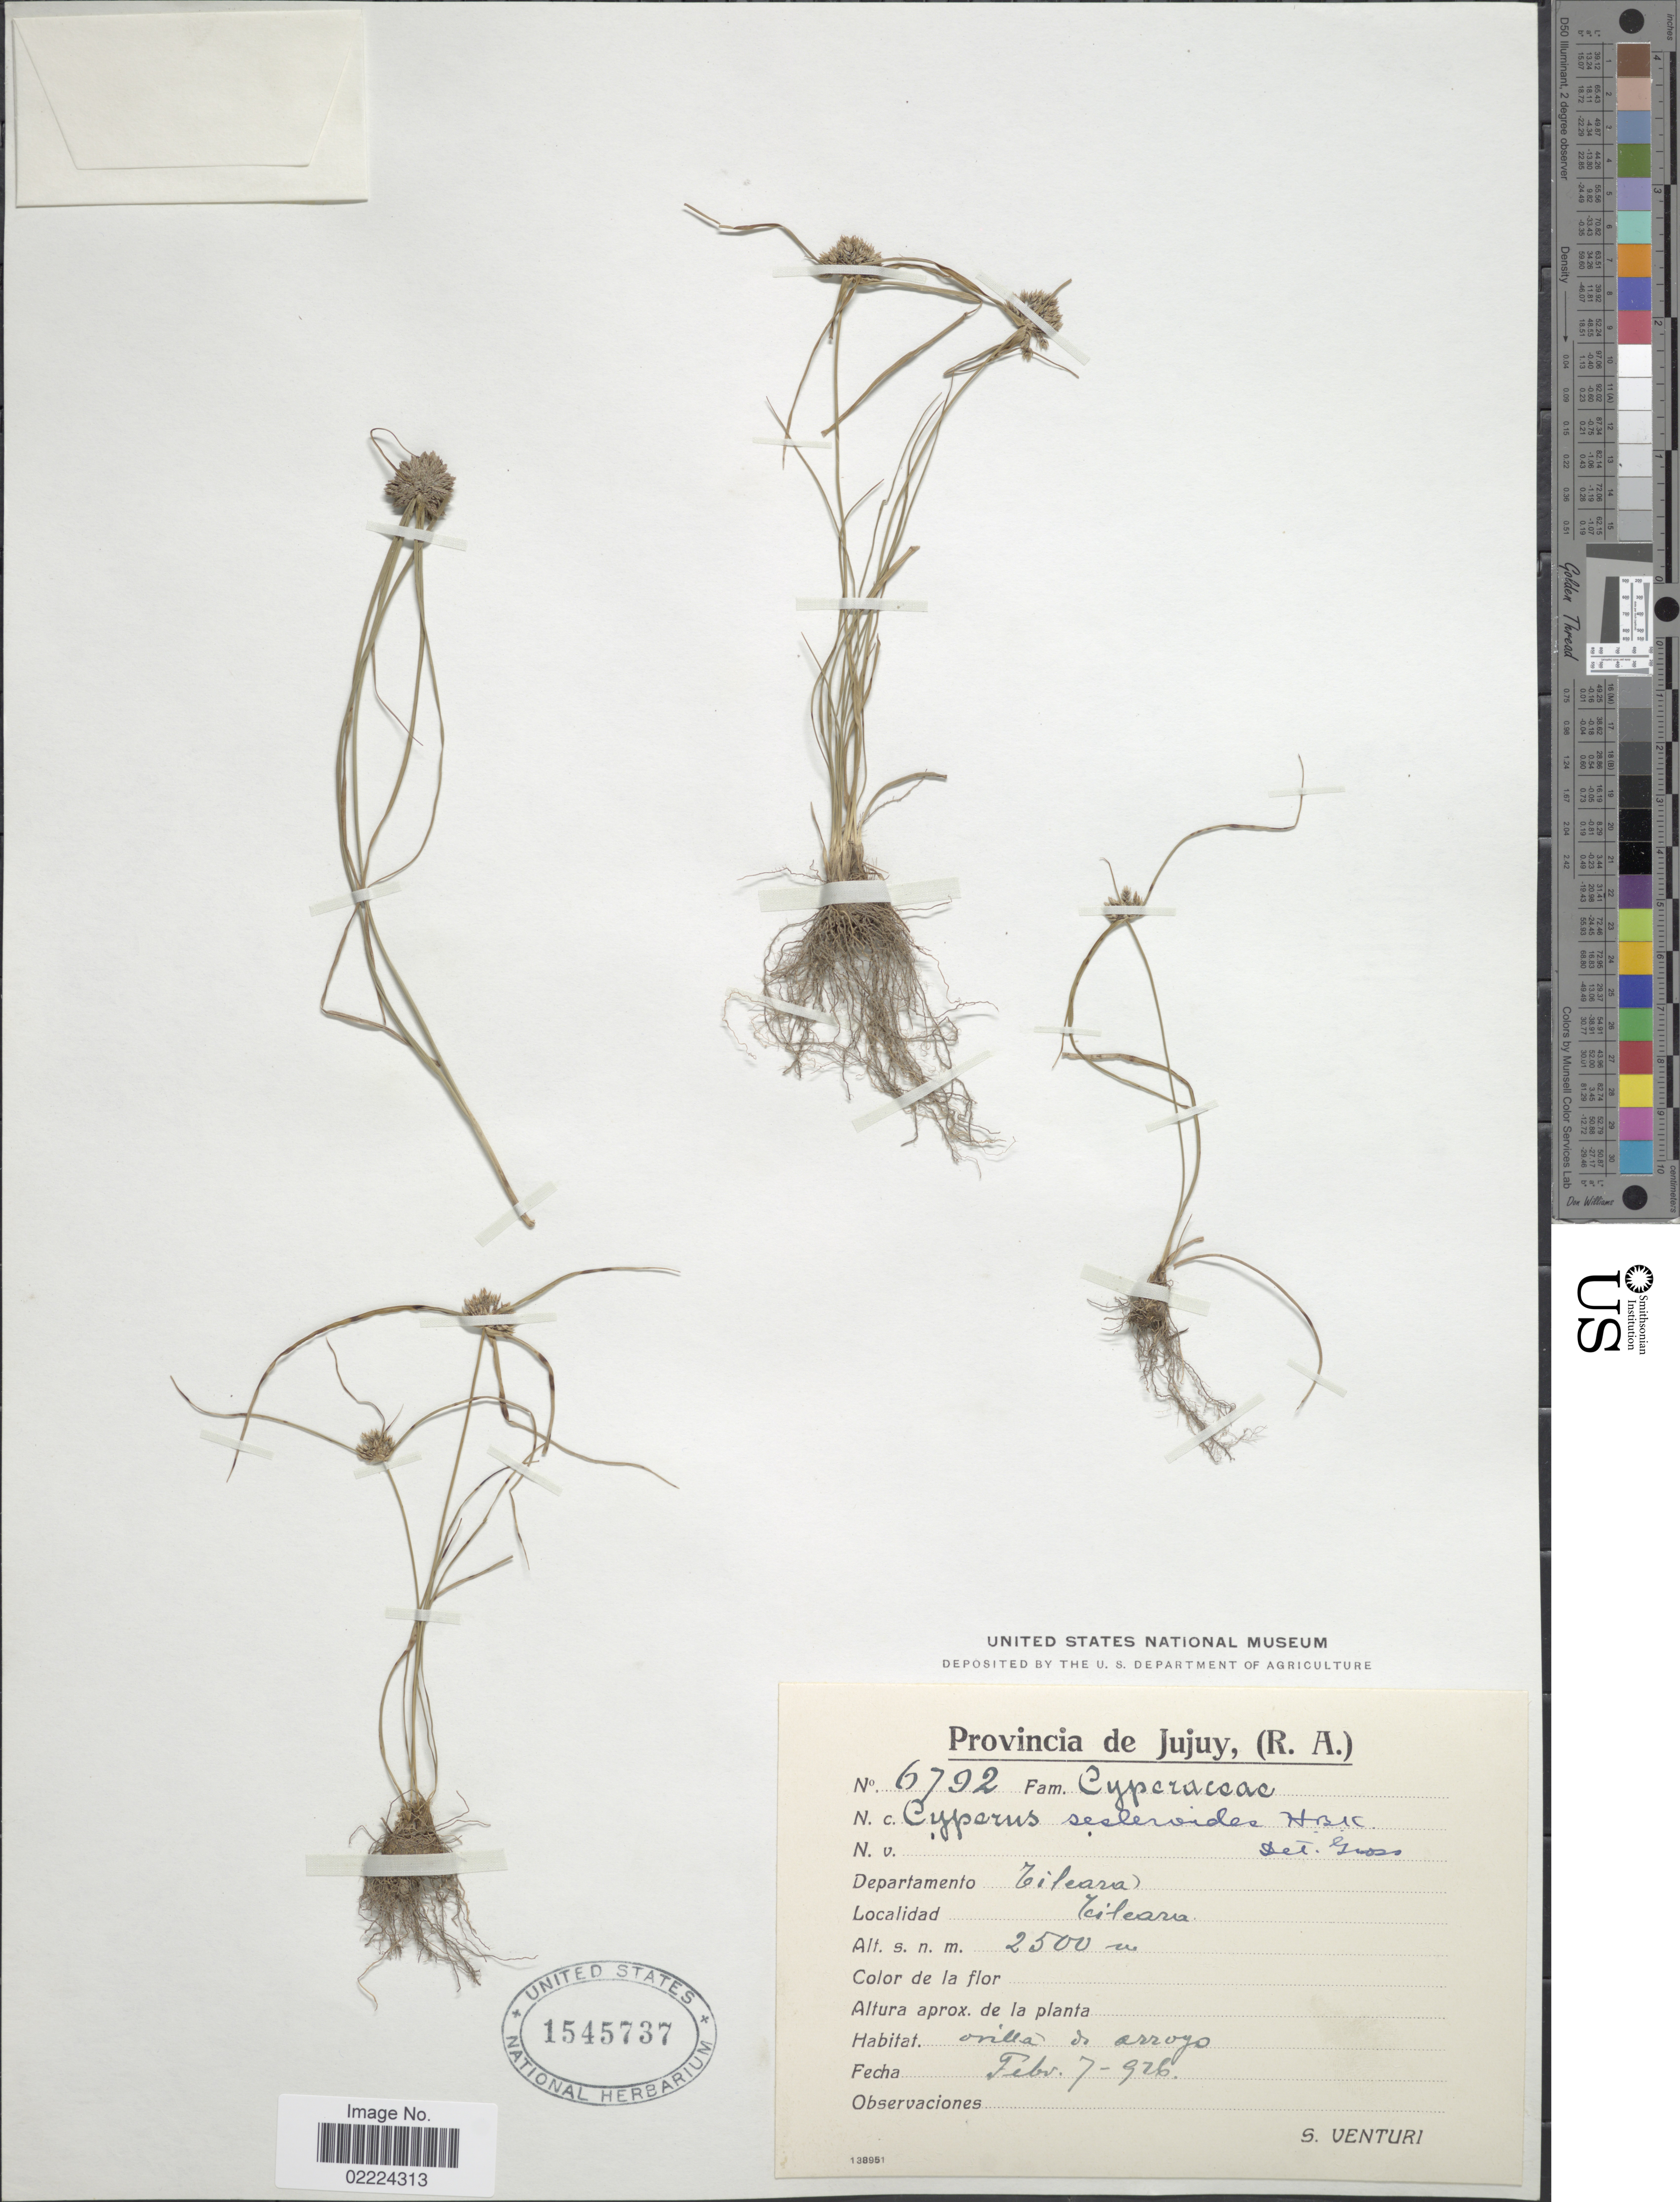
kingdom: Plantae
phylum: Tracheophyta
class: Liliopsida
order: Poales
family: Cyperaceae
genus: Cyperus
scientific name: Cyperus seslerioides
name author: Kunth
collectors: S. Venturi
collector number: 6792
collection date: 1926-02-07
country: Argentina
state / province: Jujuy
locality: (R.A.) Departamento Tilcara, Tilcara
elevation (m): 2500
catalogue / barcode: US 1545737